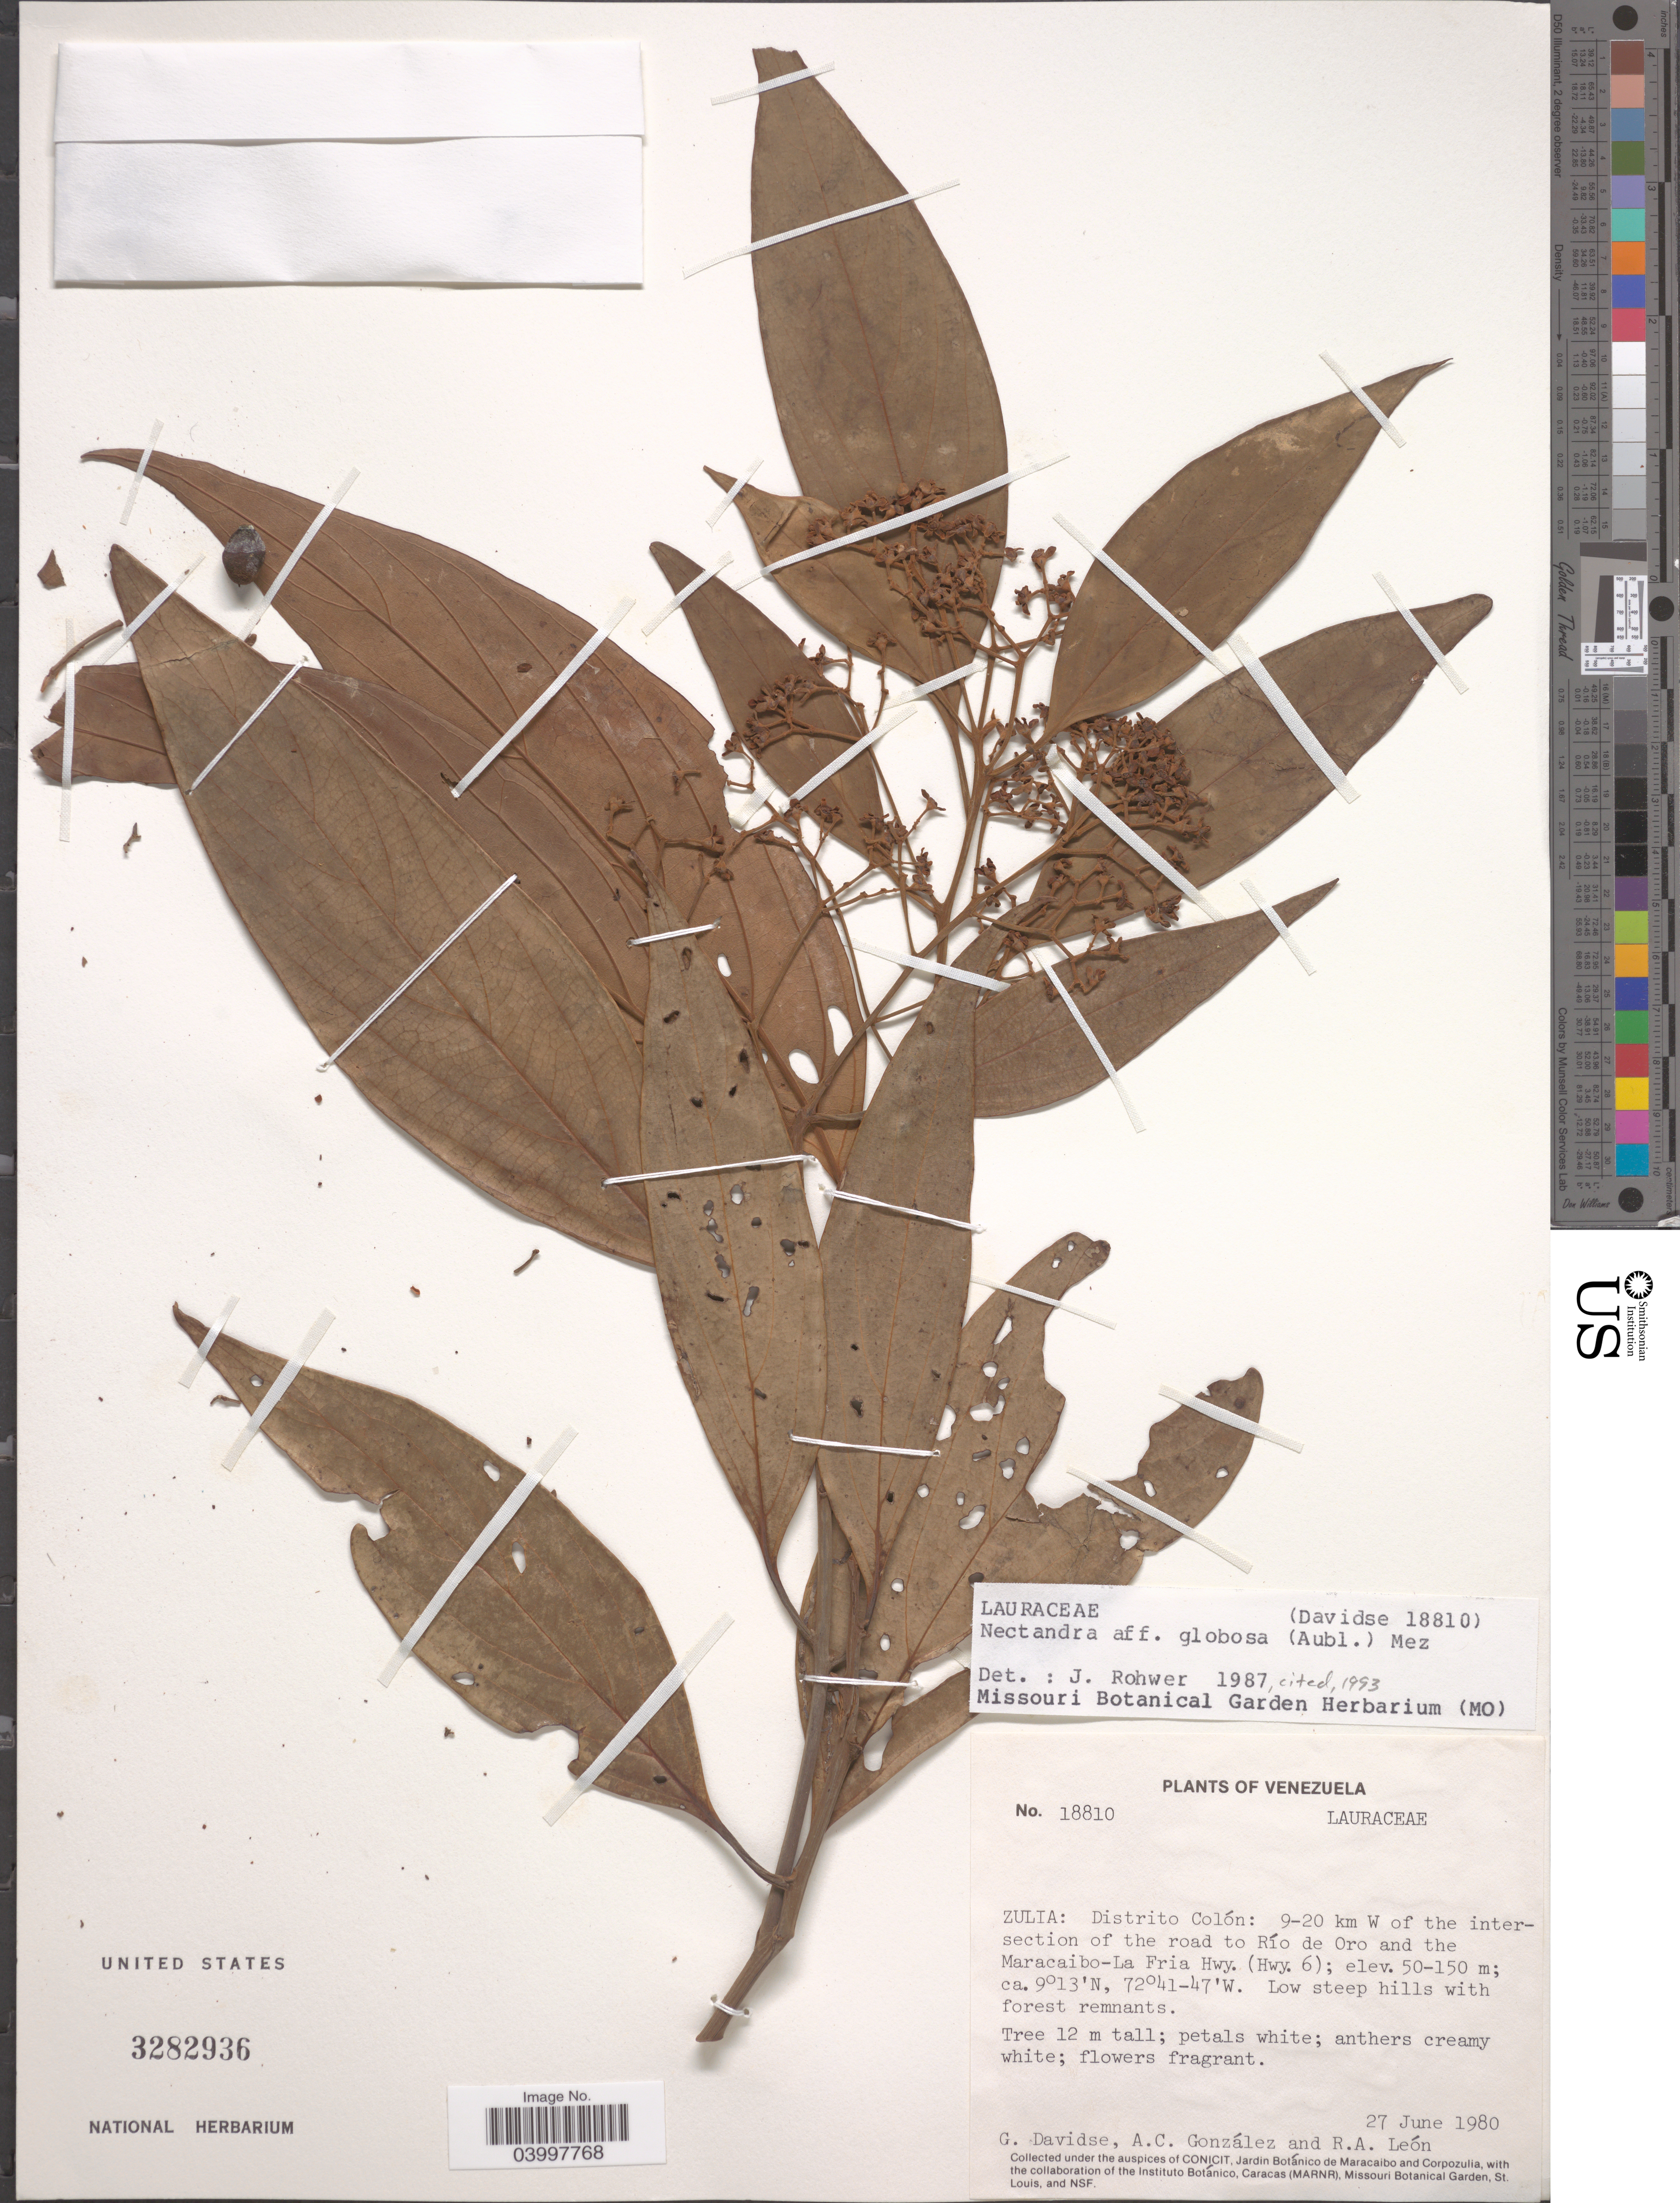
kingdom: Plantae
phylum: Tracheophyta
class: Magnoliopsida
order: Laurales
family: Lauraceae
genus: Nectandra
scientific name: Nectandra globosa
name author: (Aubl.) Mez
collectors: G. Davidse, A. C. González & R. A. León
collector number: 18810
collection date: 1980-06-27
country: Venezuela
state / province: Zulia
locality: Distrito Colón: 9-20 km W of the intersection of the road to Río de Oro and the Maracaibo-La Fria Hwy. (Hwy. 6).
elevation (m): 50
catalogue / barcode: US 3282936